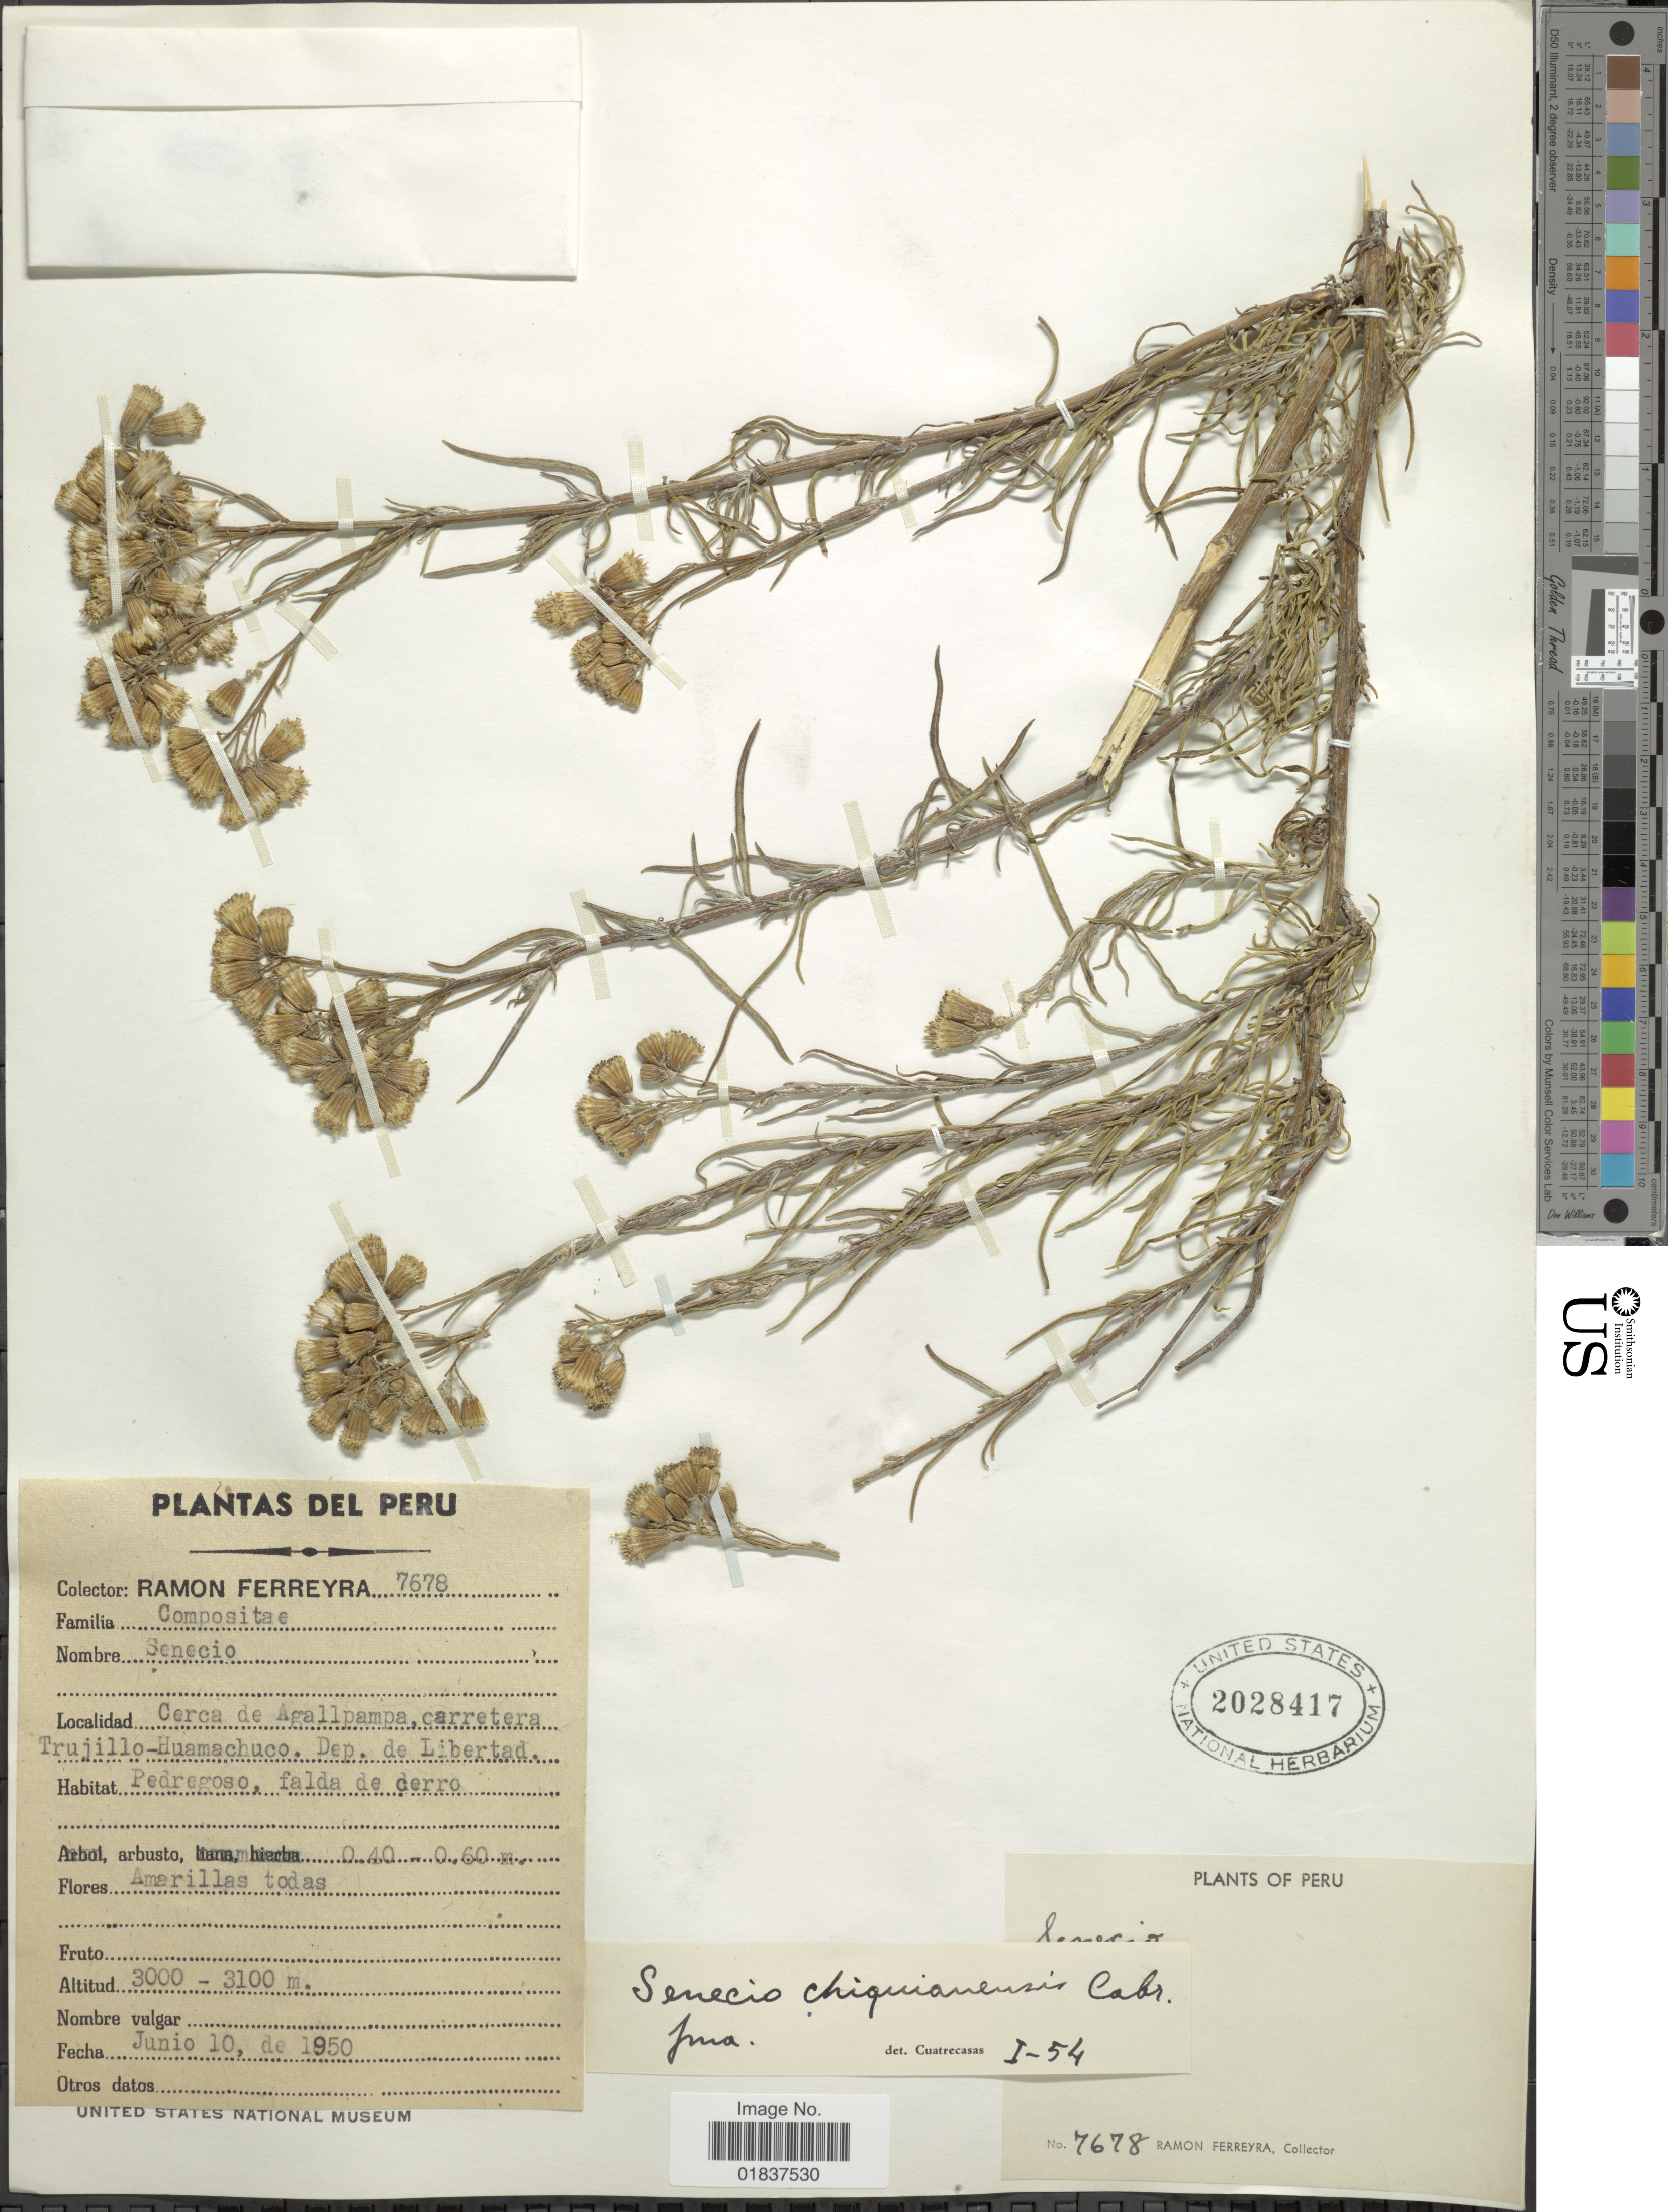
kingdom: Plantae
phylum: Tracheophyta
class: Magnoliopsida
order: Asterales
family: Asteraceae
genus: Senecio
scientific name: Senecio chiquianensis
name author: Cabrera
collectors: R. A. Ferreyra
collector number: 7678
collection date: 1950-06-10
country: Peru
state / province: La Libertad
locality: Cerca de Agallpampa, carretera Trujillo-Huamachuco. Dep. de La Libertad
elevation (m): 3000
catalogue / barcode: US 2028417